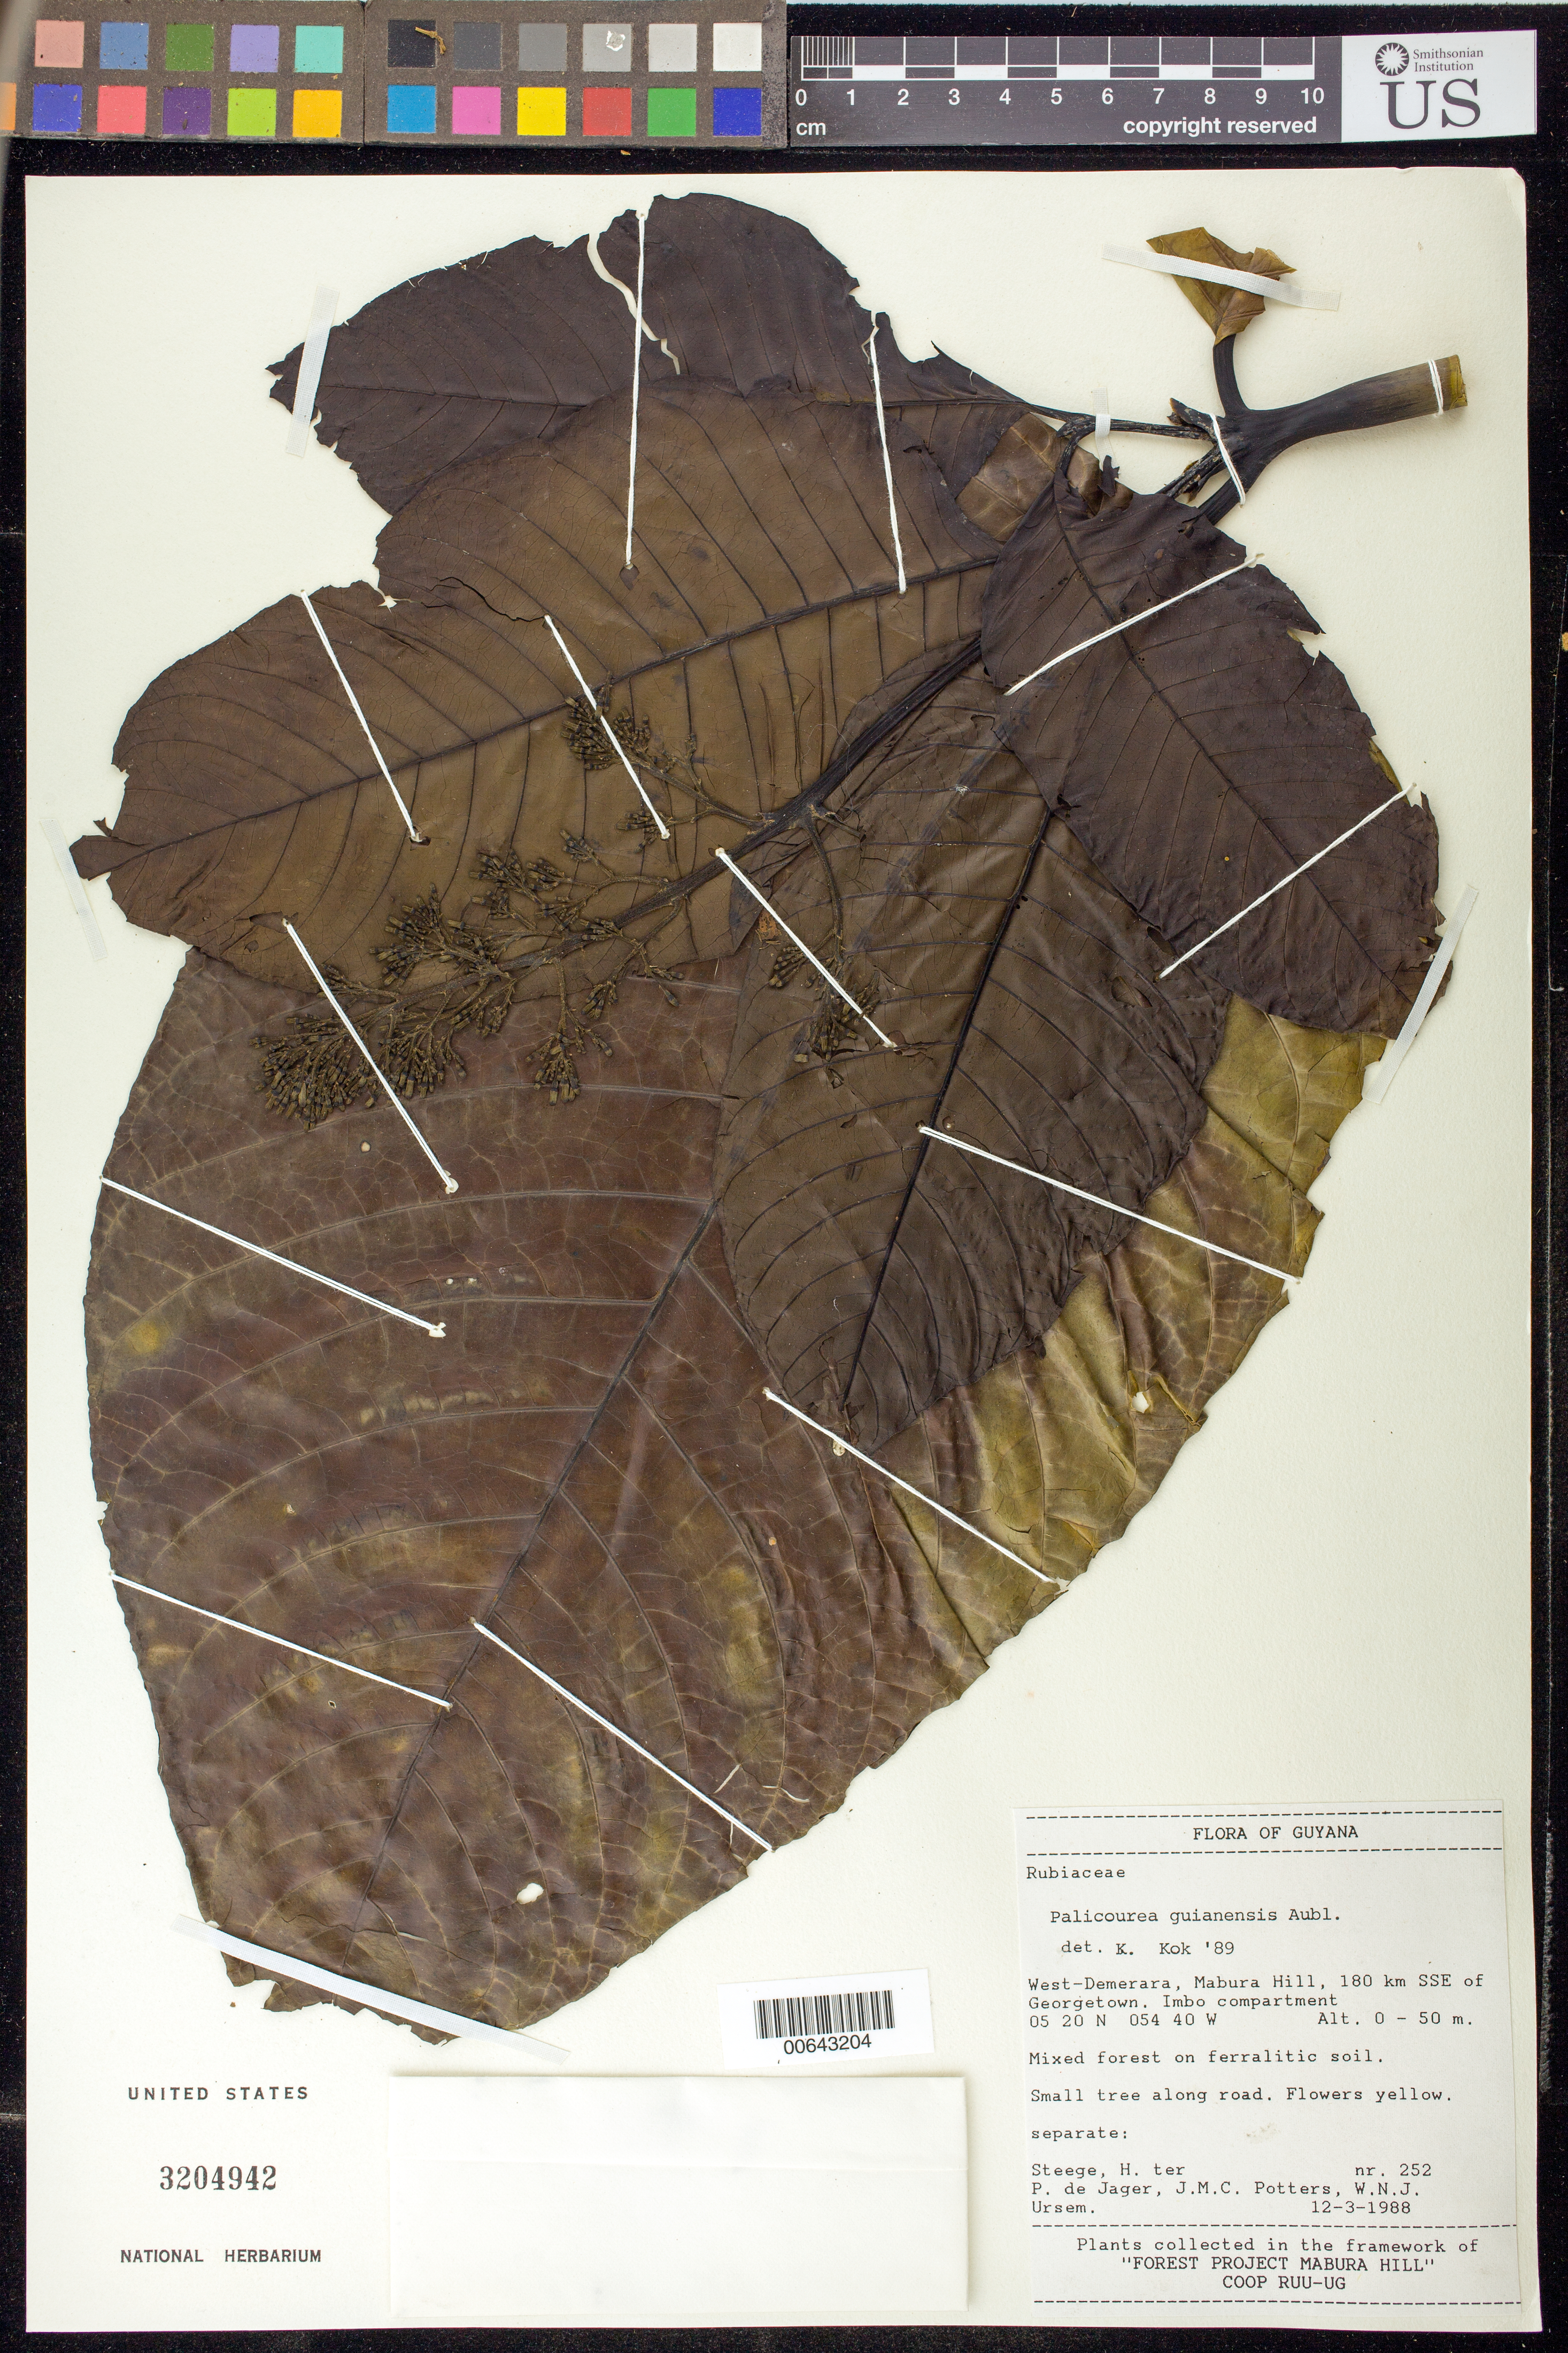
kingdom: Plantae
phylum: Tracheophyta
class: Magnoliopsida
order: Gentianales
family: Rubiaceae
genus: Palicourea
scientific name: Palicourea guianensis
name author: Aubl.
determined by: Kok, K.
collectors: H. ter Steege, P. De Jager, J. Potters & W. Ursem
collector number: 252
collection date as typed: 12-Mar-88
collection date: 1988-03-12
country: Guyana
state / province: U. Demerara-Berbice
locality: Mabura Hill, 180 km SSE of Georgetown, Imbo compartment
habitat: Mixed forest on ferralitic soil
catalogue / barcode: US 3204942